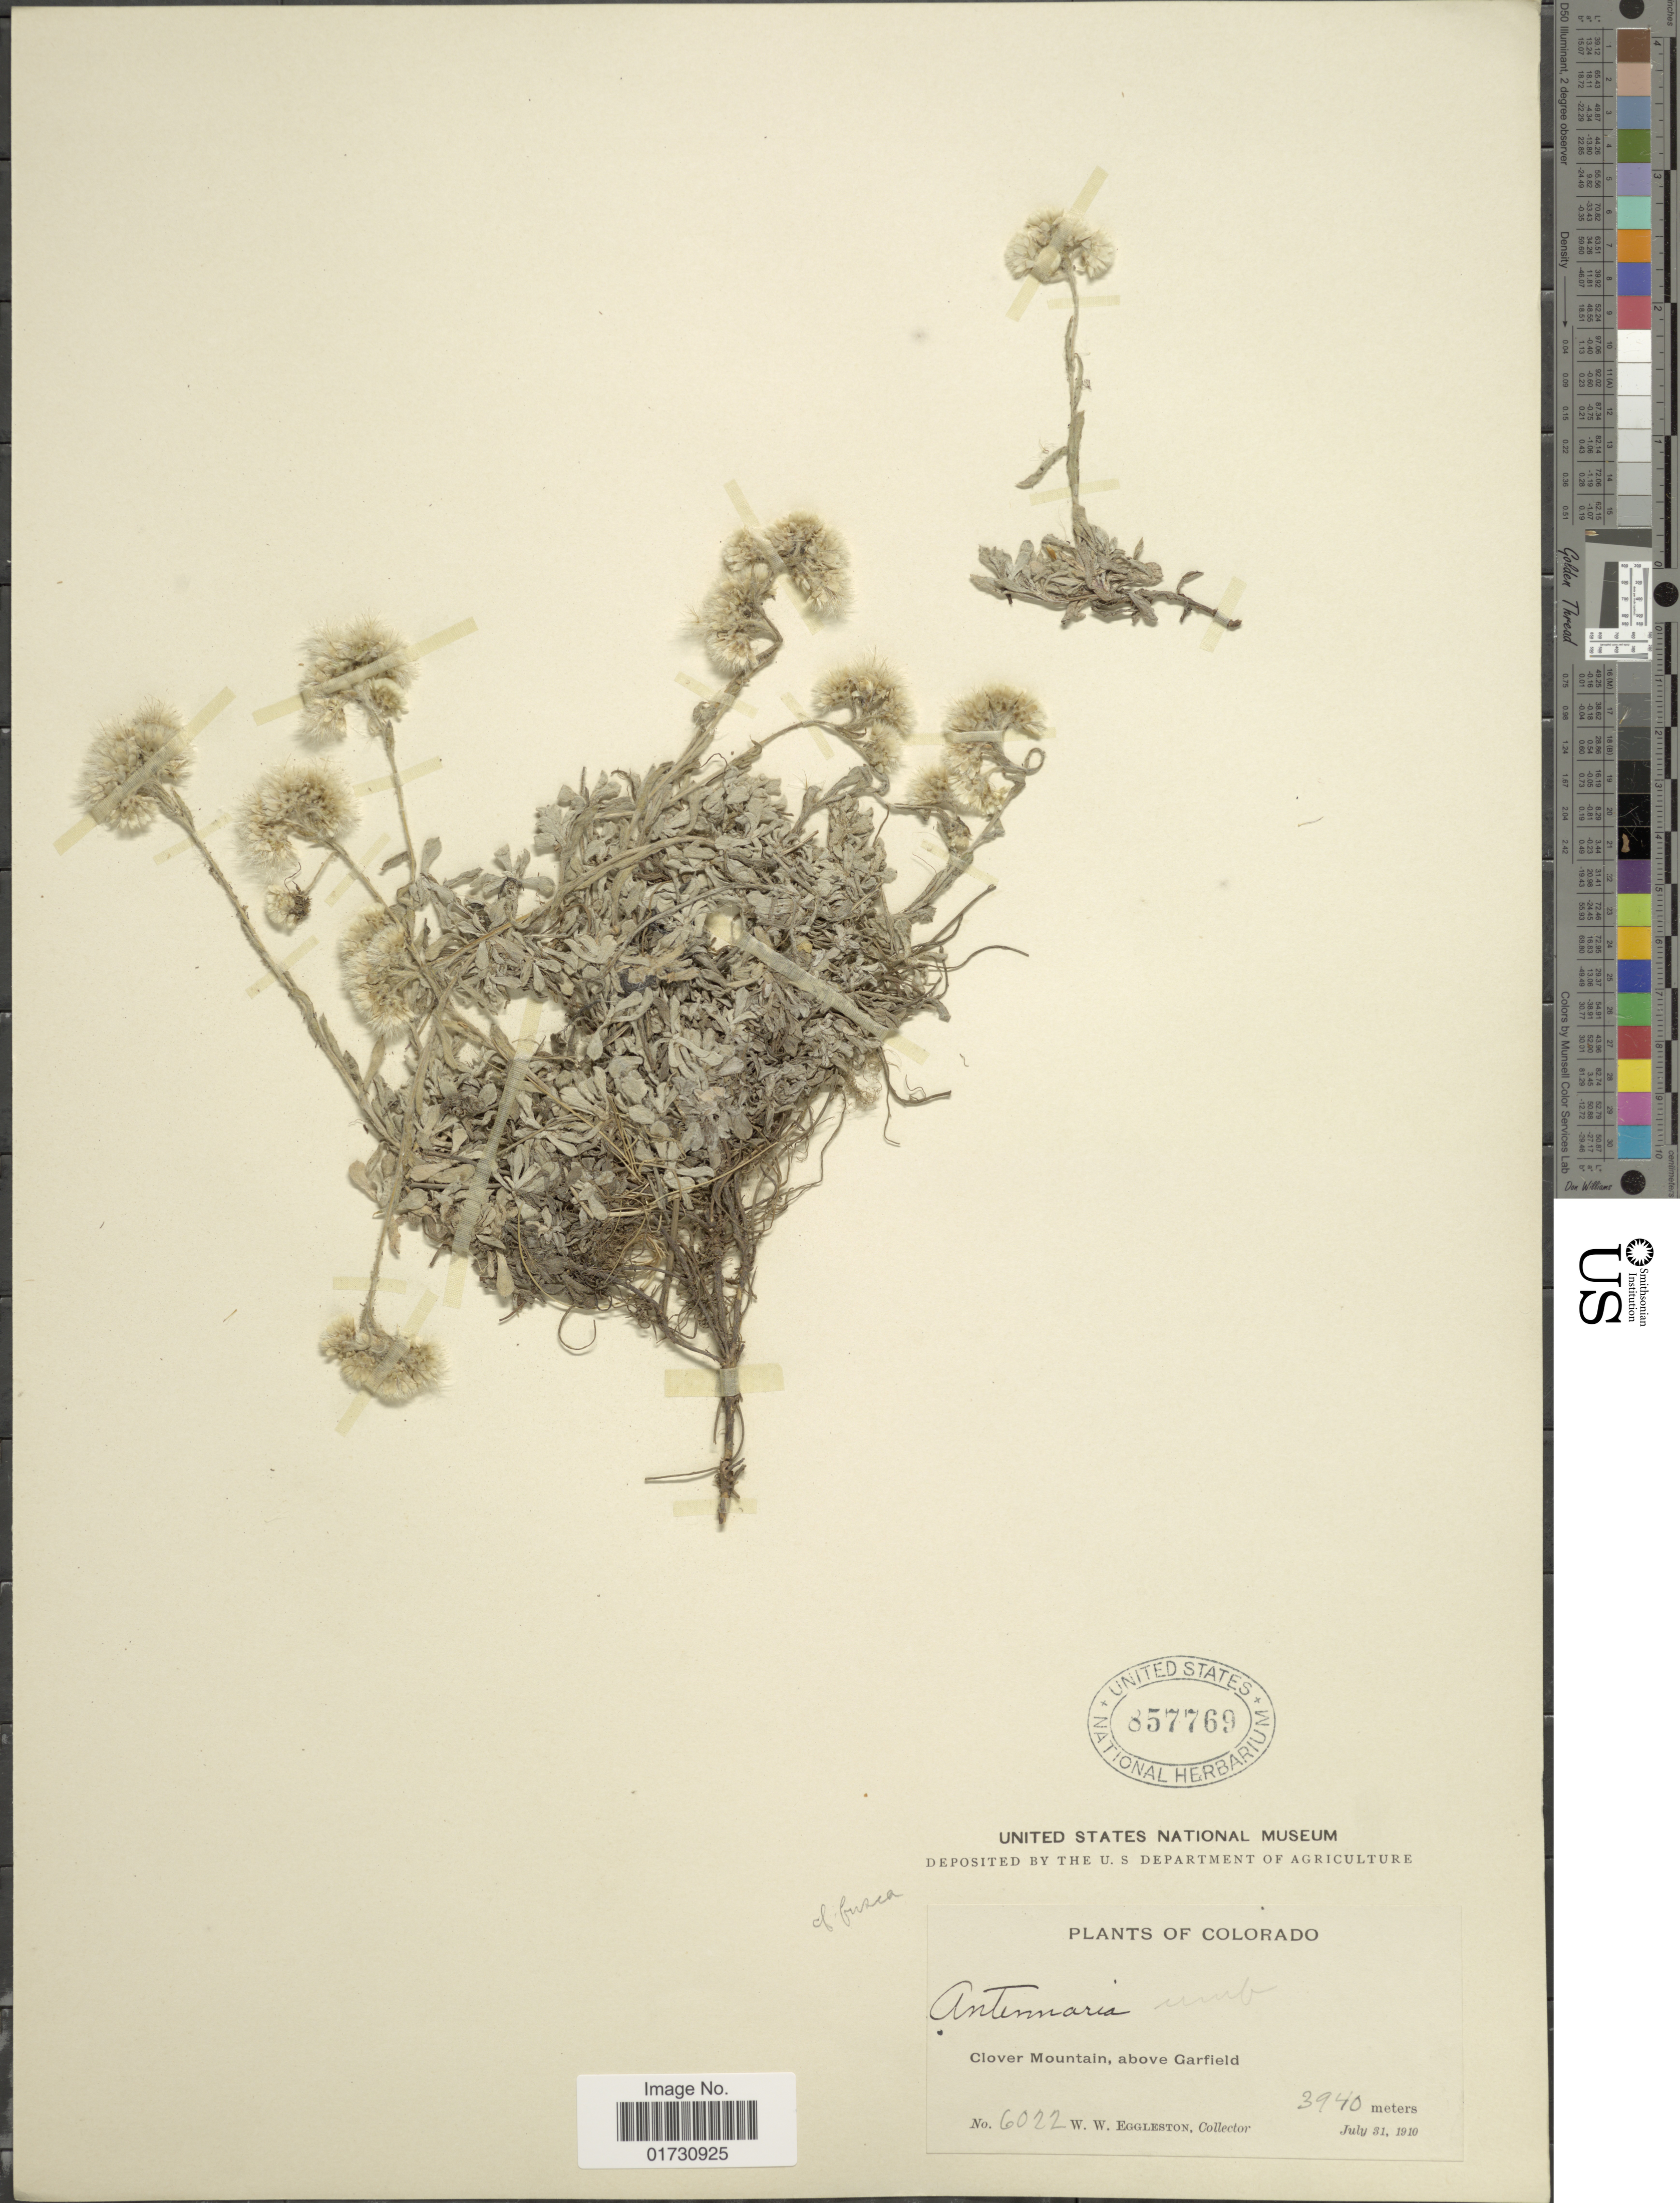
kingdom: Plantae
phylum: Tracheophyta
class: Magnoliopsida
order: Asterales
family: Asteraceae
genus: Antennaria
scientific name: Antennaria fusca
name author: E.E. Nelson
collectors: W. W. Eggleston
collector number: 6022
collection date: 1910-07-31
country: United States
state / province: Colorado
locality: Clover Mountain, above Garfield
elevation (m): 3940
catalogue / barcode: US 857769